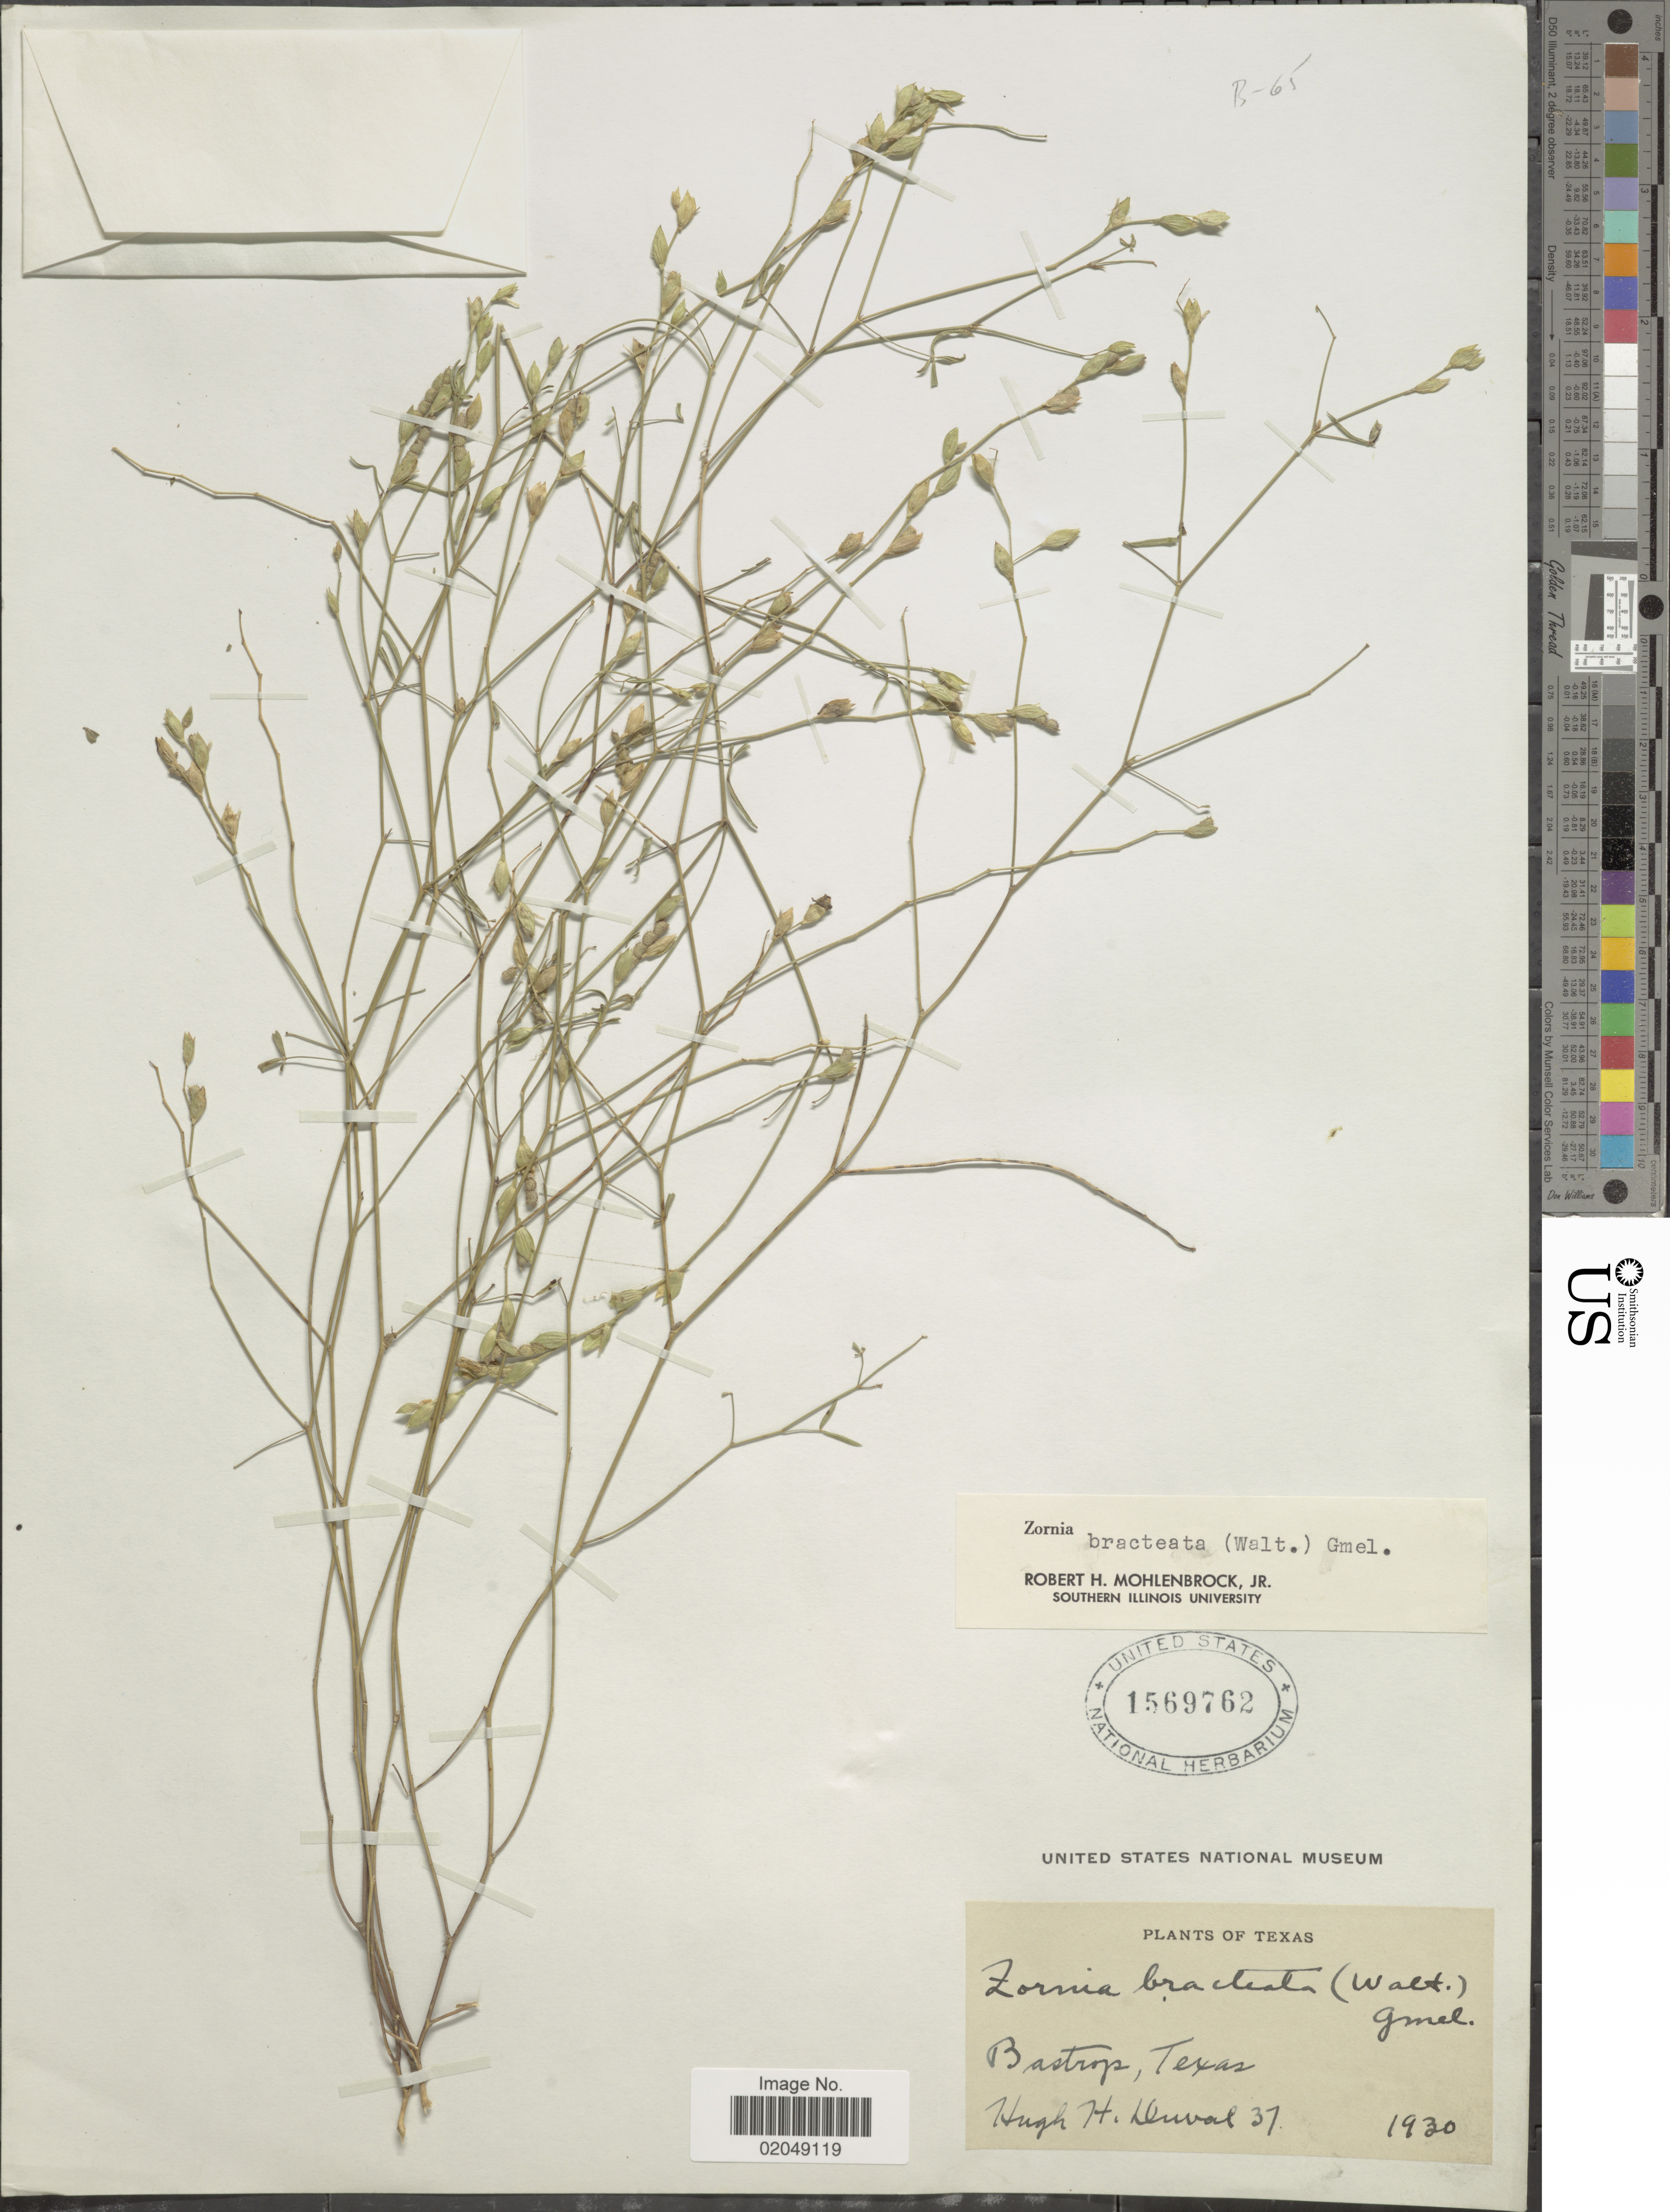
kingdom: Plantae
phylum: Tracheophyta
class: Magnoliopsida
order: Fabales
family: Fabaceae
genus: Zornia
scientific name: Zornia bracteata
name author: J.F. Gmel.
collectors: H. Duval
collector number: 37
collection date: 1930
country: United States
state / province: Texas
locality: Bastrop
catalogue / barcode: US 1569762